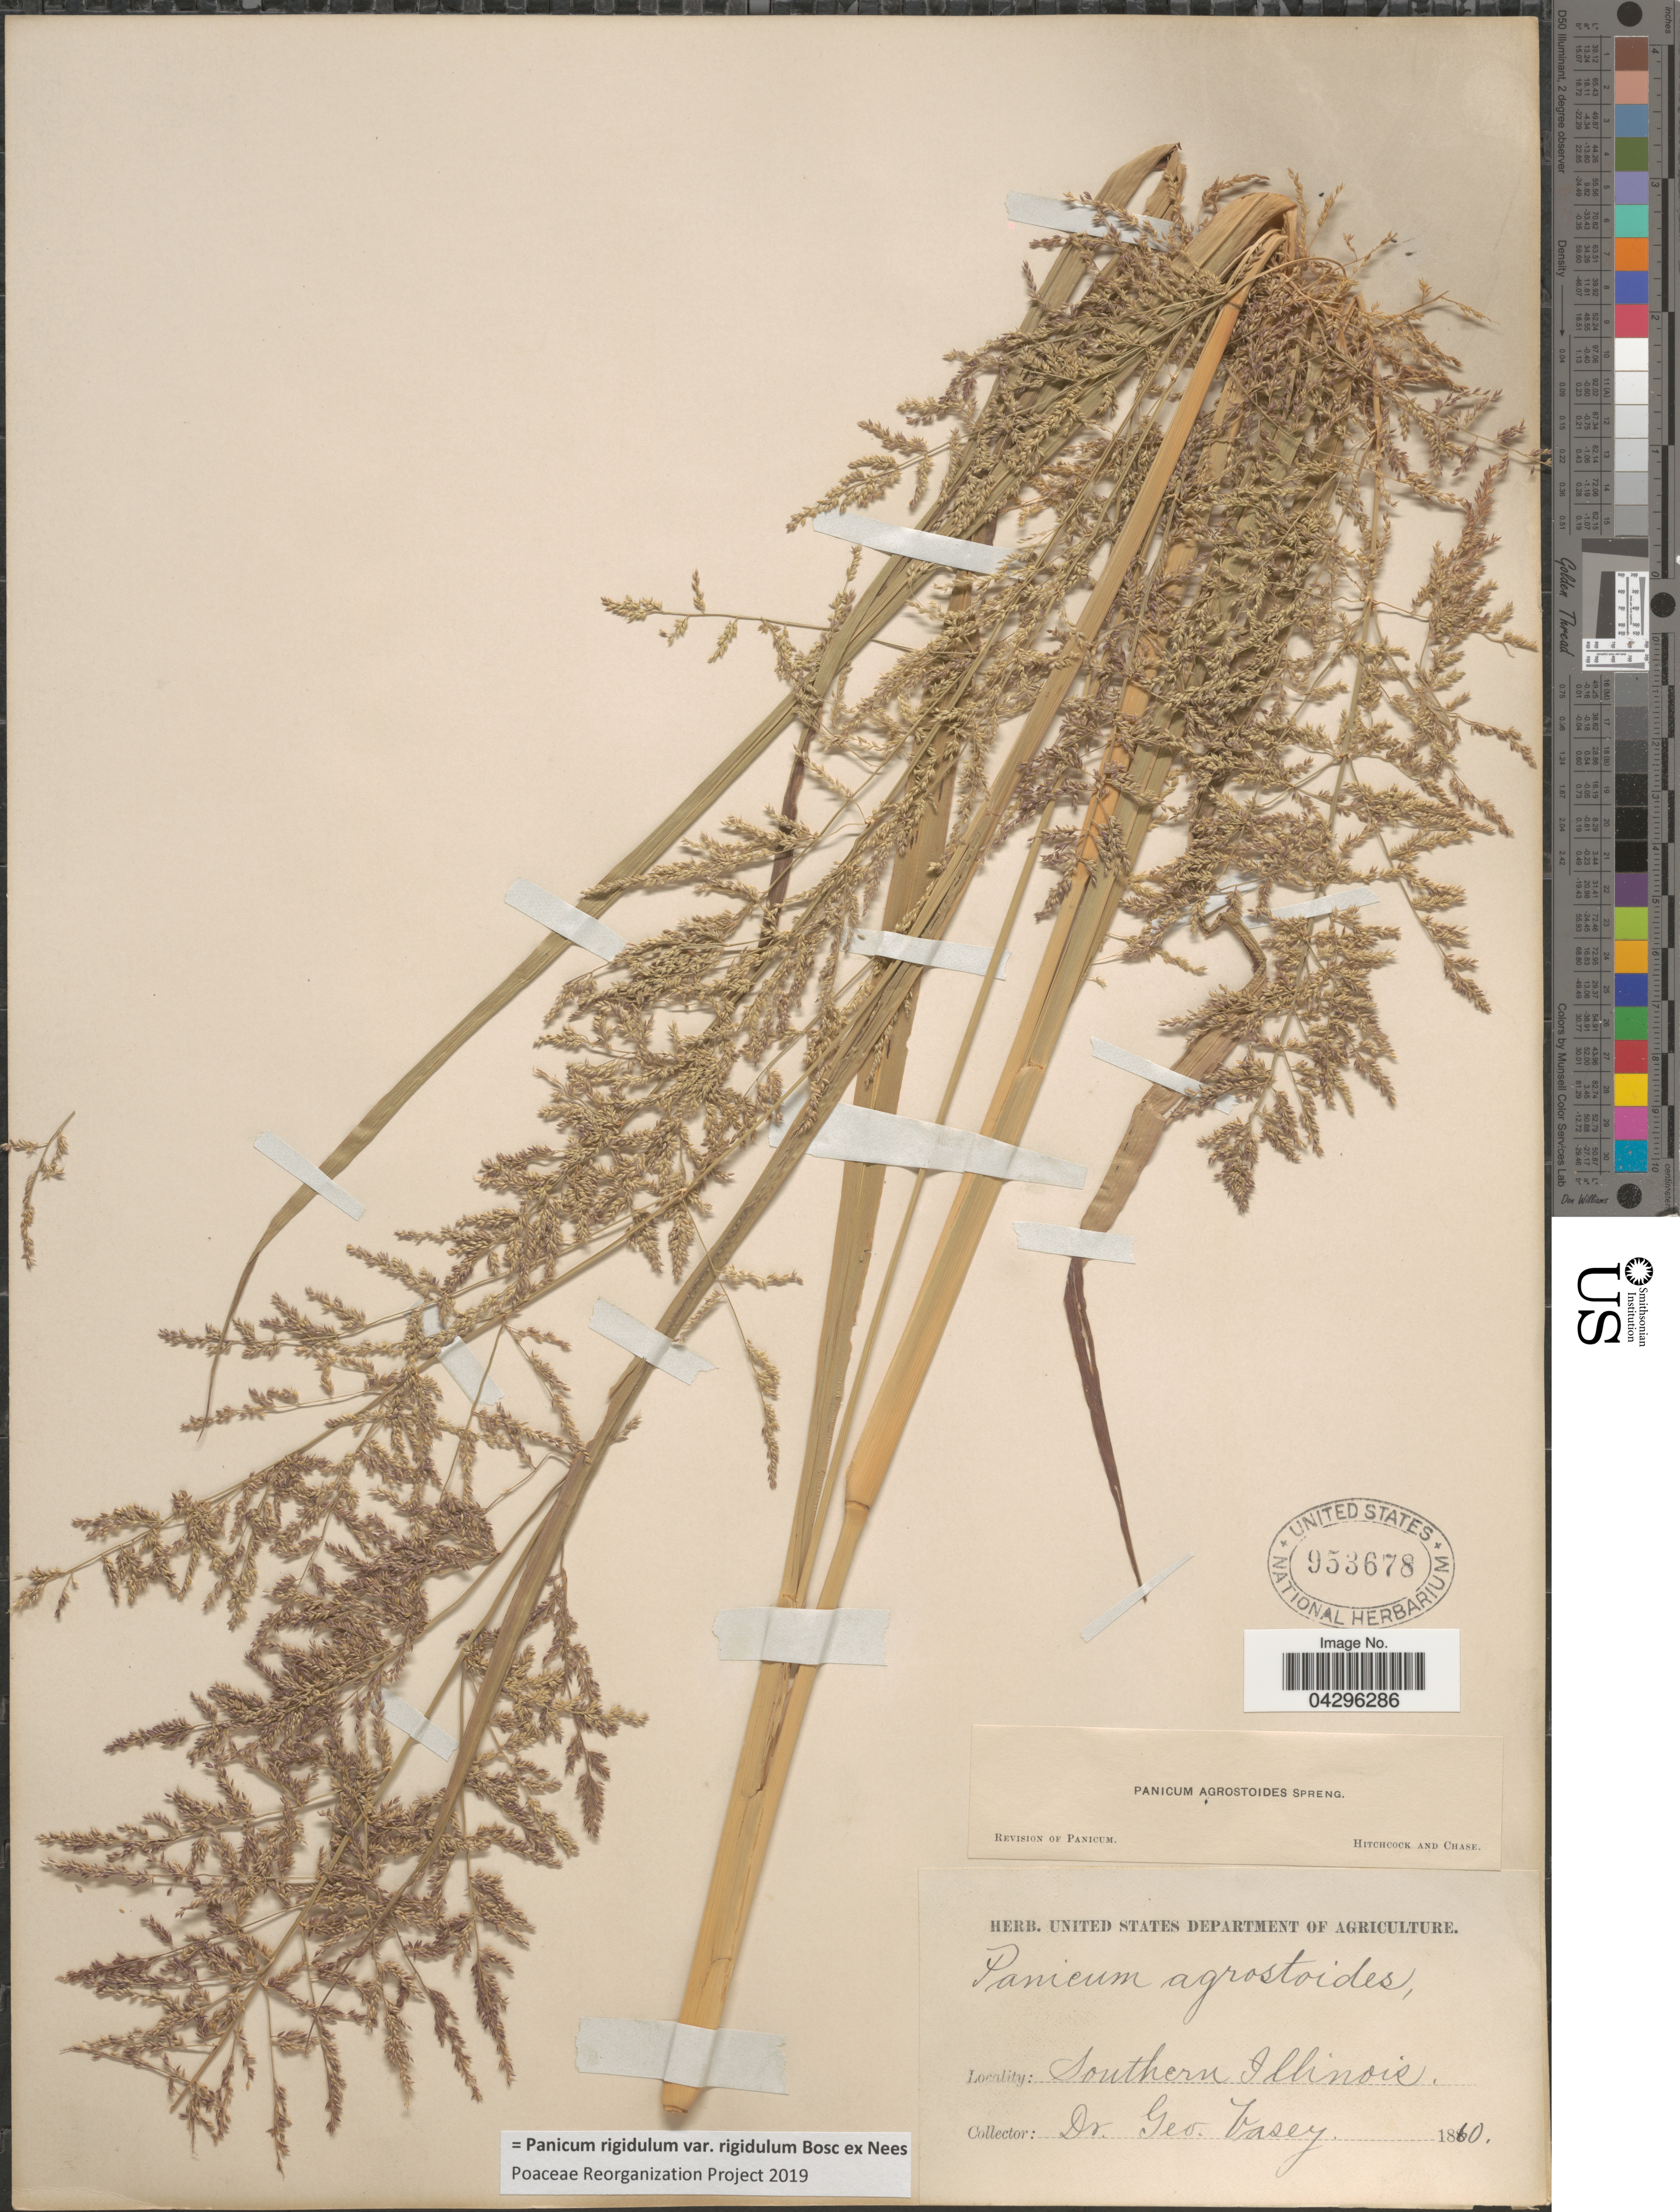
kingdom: Plantae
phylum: Tracheophyta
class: Liliopsida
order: Poales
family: Poaceae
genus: Panicum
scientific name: Panicum rigidulum var. rigidulum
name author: Bosc ex Nees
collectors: G. R. Vasey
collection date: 1860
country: United States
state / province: Illinois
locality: Southern Illinois.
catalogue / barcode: US 953678